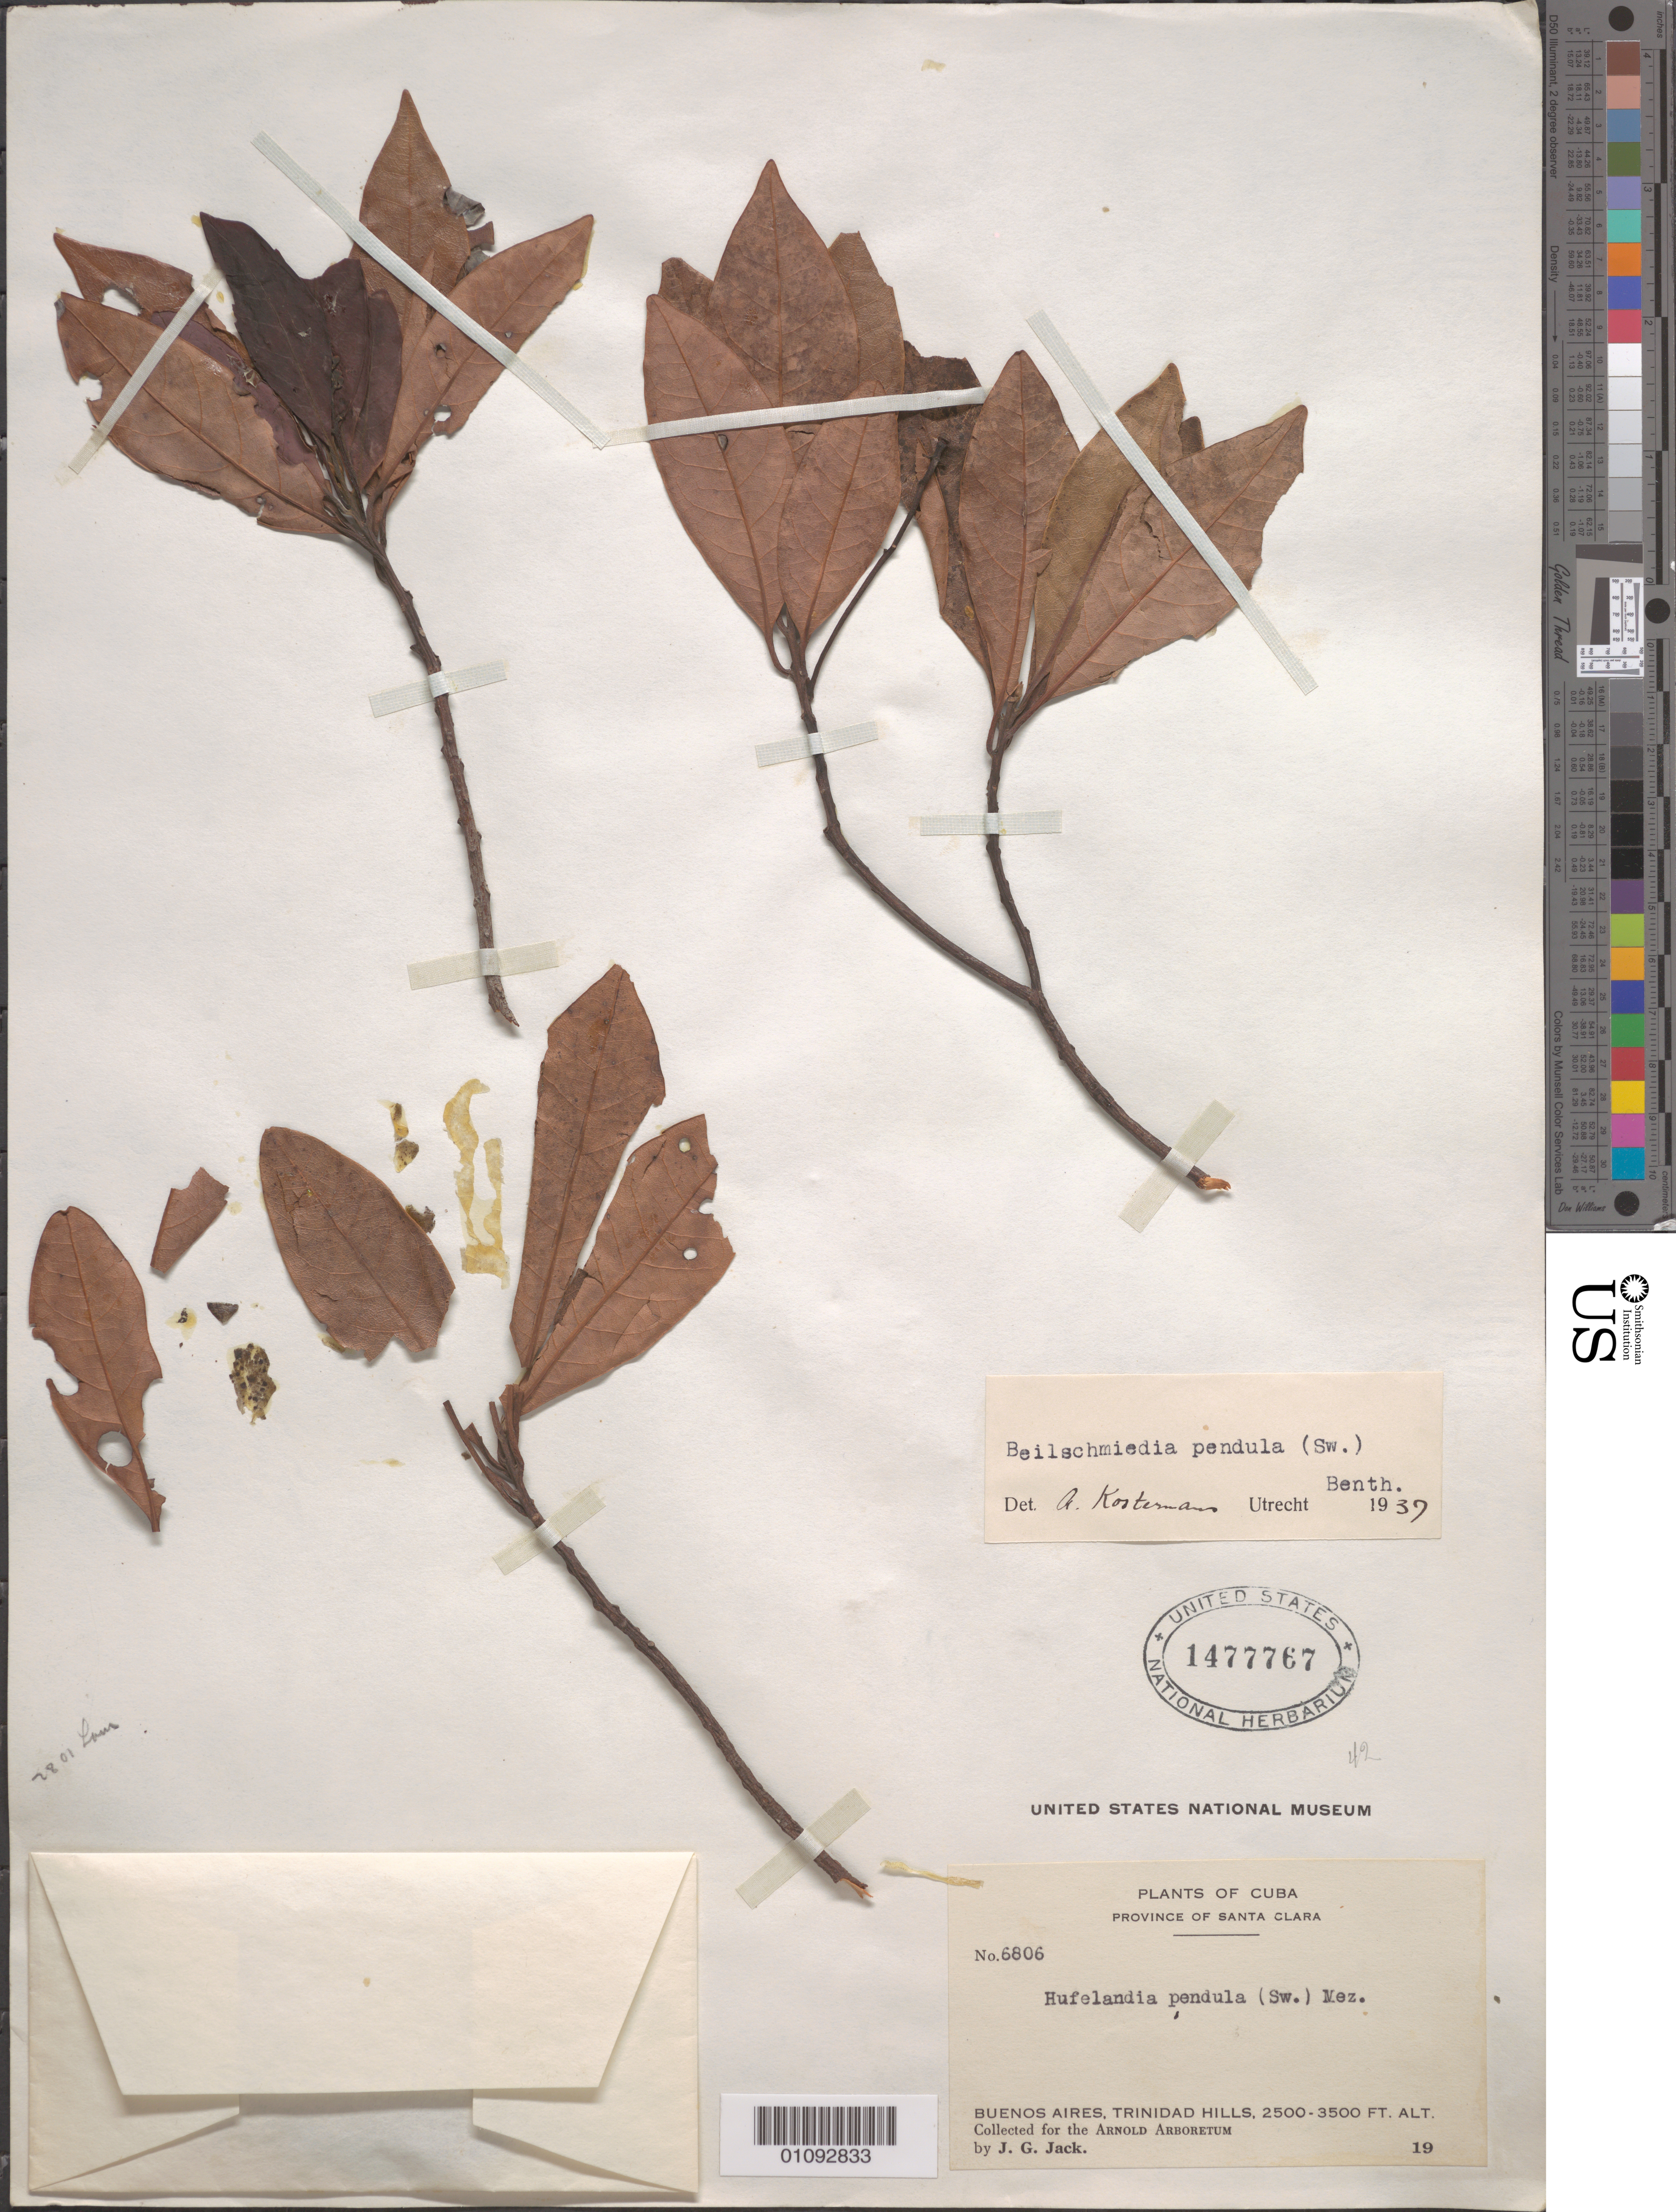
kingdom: Plantae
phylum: Tracheophyta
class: Magnoliopsida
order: Laurales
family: Lauraceae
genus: Beilschmiedia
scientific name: Beilschmiedia pendula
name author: (Sw.) Hemsl.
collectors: J. G. Jack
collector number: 6806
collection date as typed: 1900 to -- --- 1999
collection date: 1900/1999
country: Cuba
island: Cuba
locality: Buenos Aires, Trinidad Hills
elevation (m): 762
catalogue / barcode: US 1477767